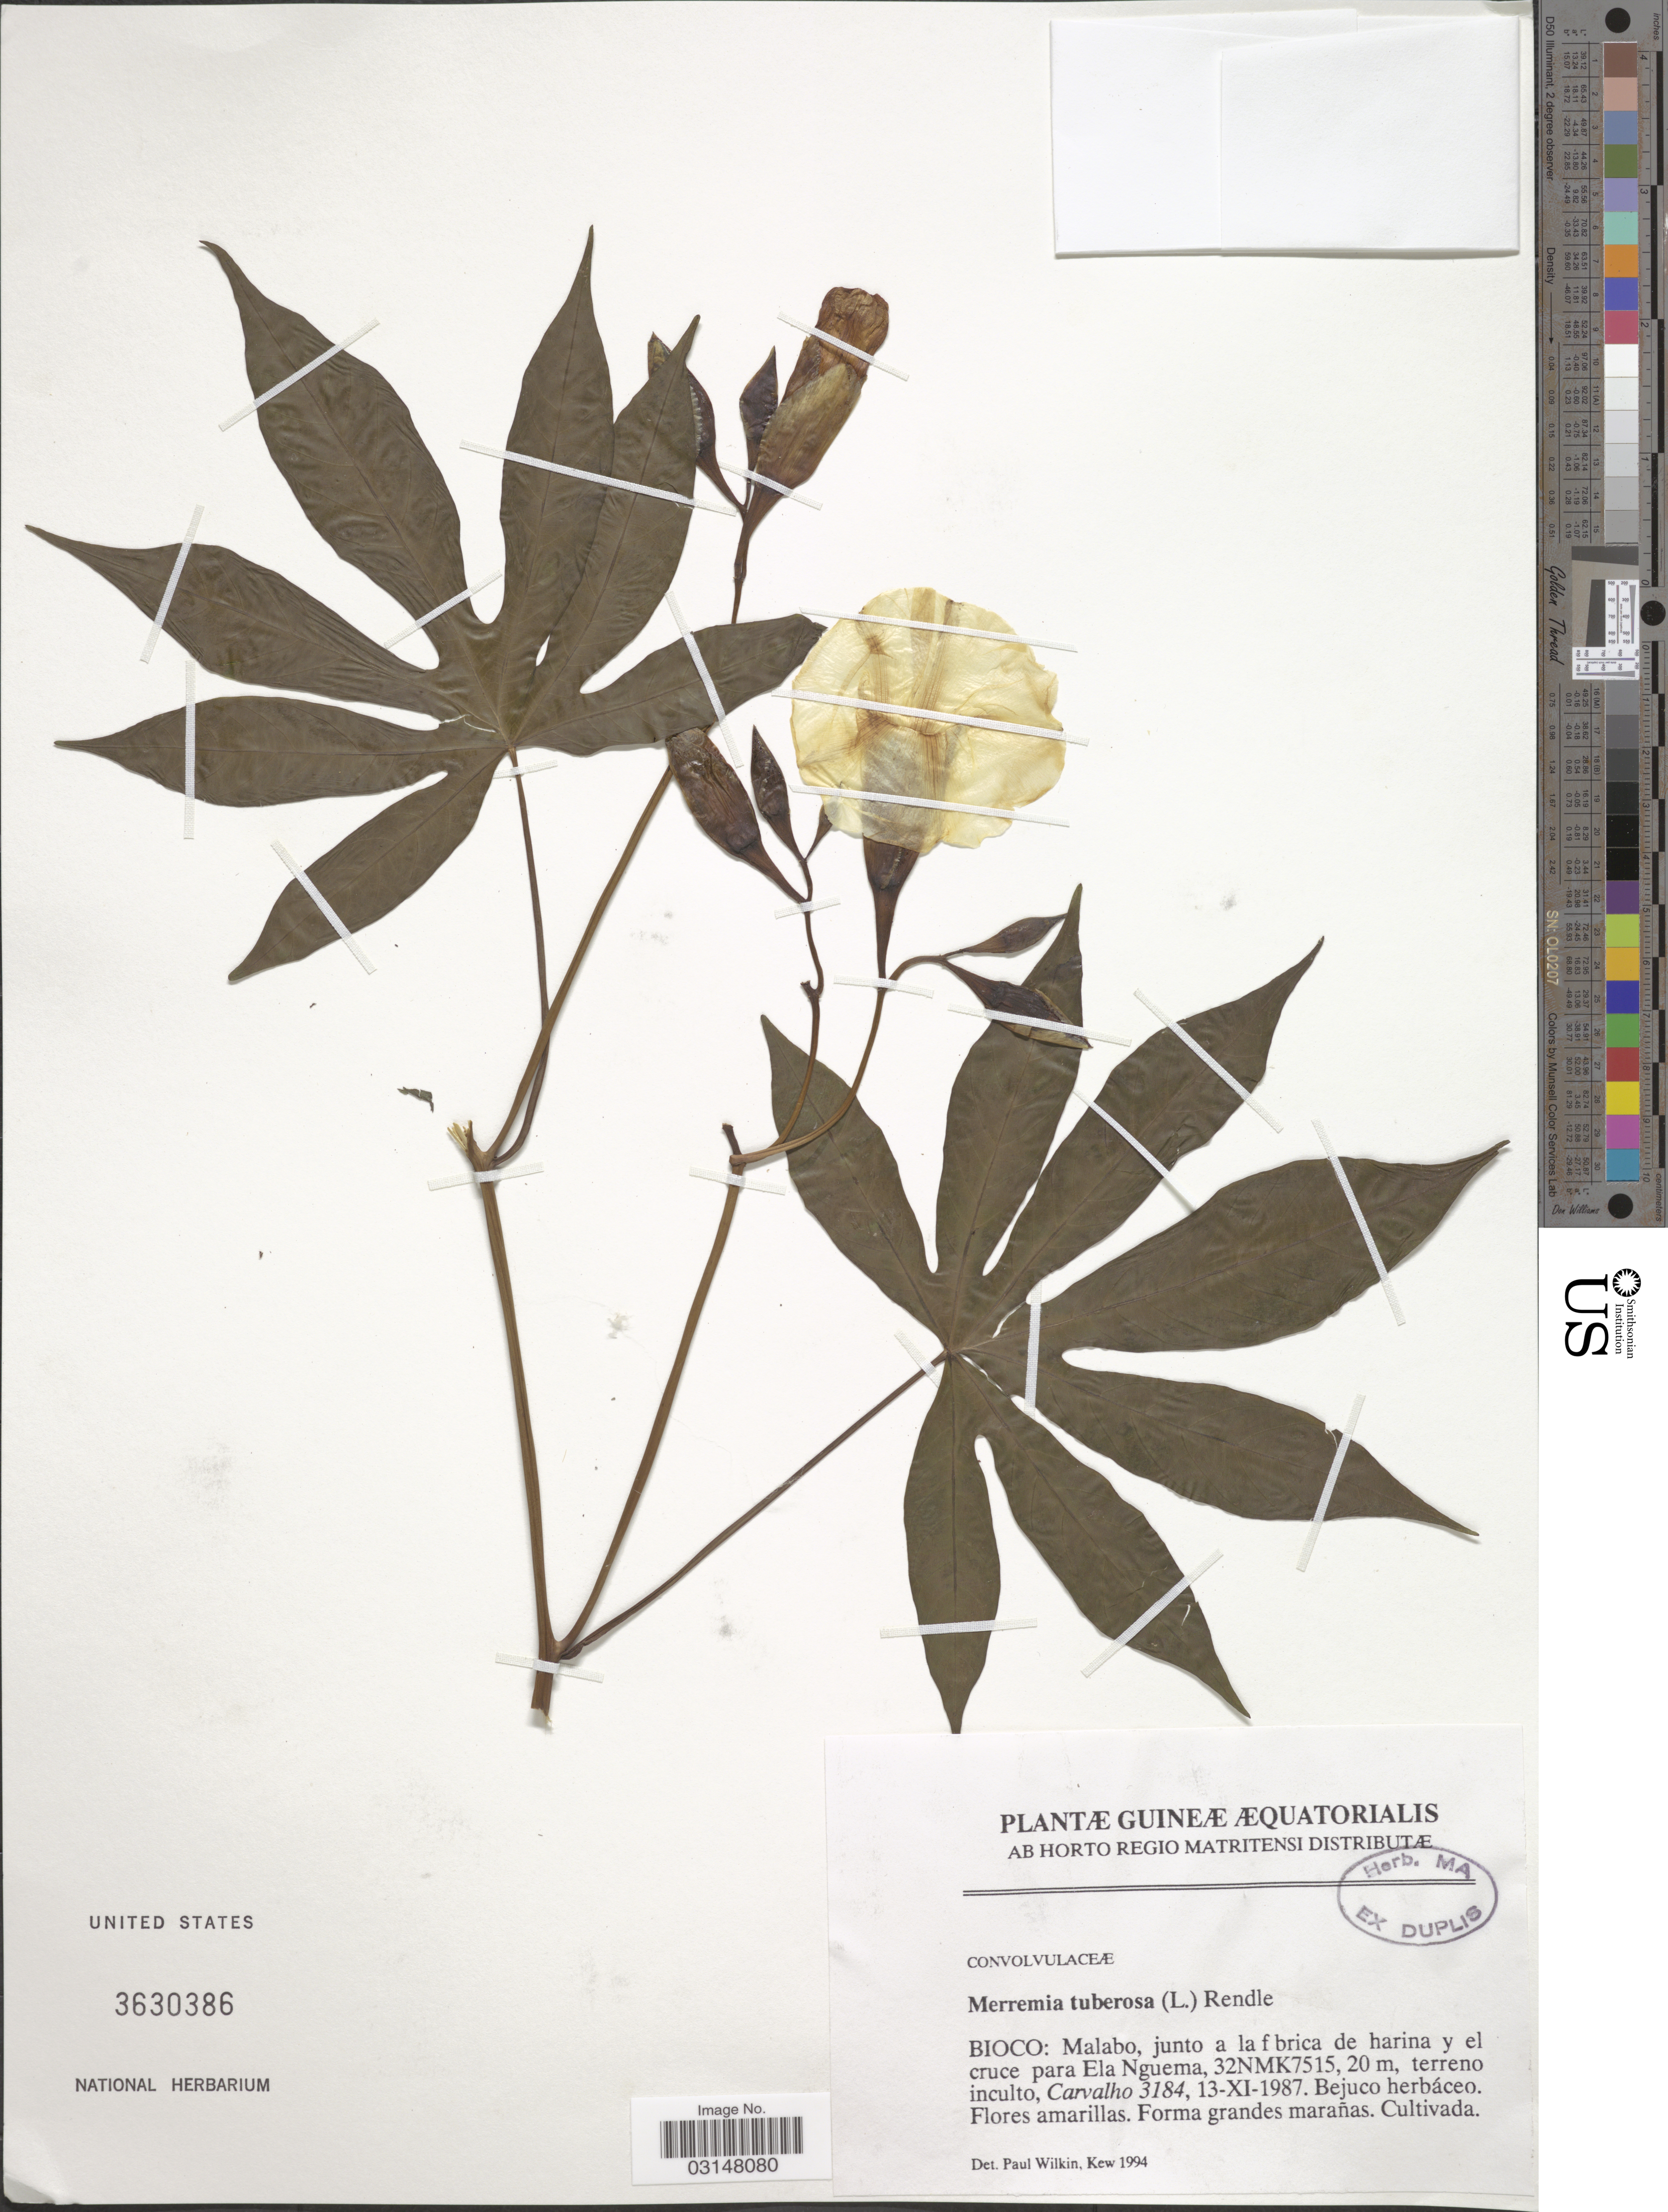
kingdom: Plantae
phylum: Tracheophyta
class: Magnoliopsida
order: Solanales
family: Convolvulaceae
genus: Distimake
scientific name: Distimake tuberosus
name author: (L.) A. R. Simões & Staples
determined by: Strong, Mark T., (BOT), Smithsonian Institution - National Museum of Natural History (UNITED STATES)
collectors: Carvalho, --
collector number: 3184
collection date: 1987-11-13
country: Equatorial Guinea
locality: Guineæ Æquatorialis. Bioco: Malabo, junto a la f brica de harina y el cruce para Ela Nguema, 32NMK7515.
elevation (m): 20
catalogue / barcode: US 3630386